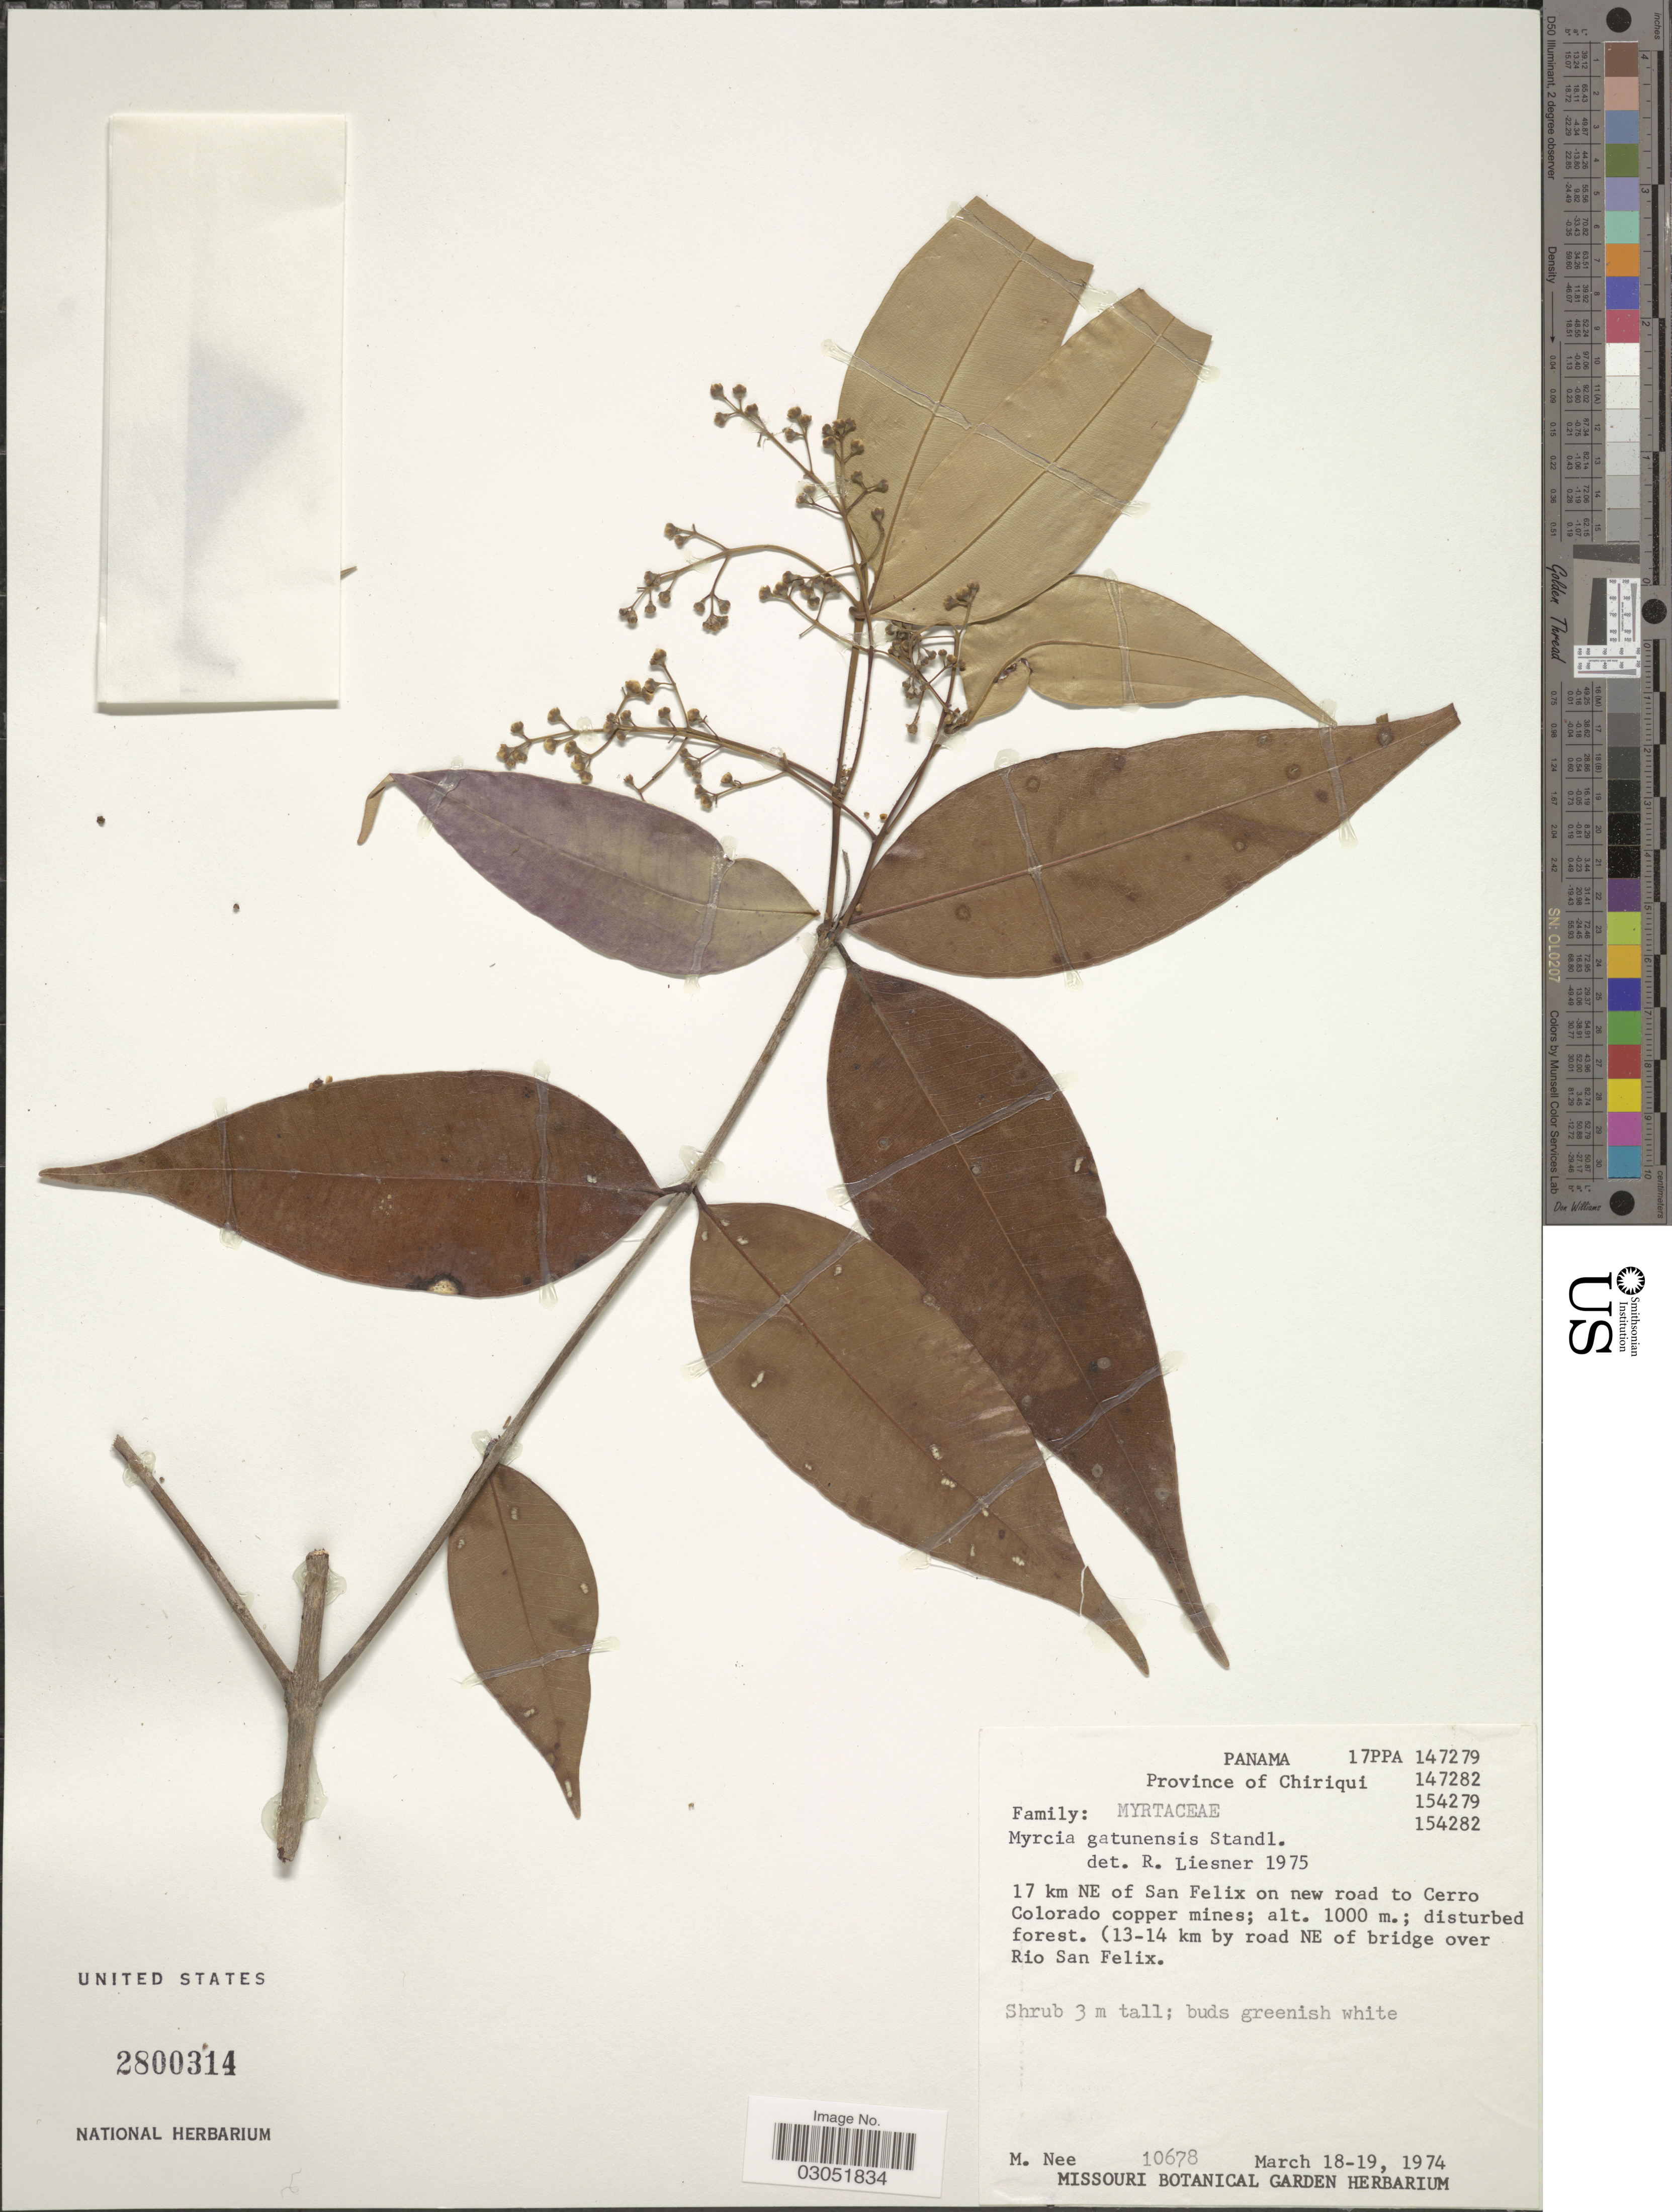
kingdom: Plantae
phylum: Tracheophyta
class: Magnoliopsida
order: Myrtales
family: Myrtaceae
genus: Myrcia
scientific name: Myrcia gatunensis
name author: Standl.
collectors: M. Nee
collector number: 10678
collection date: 1974-03-18/1974-03-19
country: Panama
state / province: Chiriqui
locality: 17 km NE of San Felix on new road to Cerro Colorado copper mines; disturbed forest. (13-14 km by road NE of bridge over Rio San Felix.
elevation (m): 1000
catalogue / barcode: US 2800314